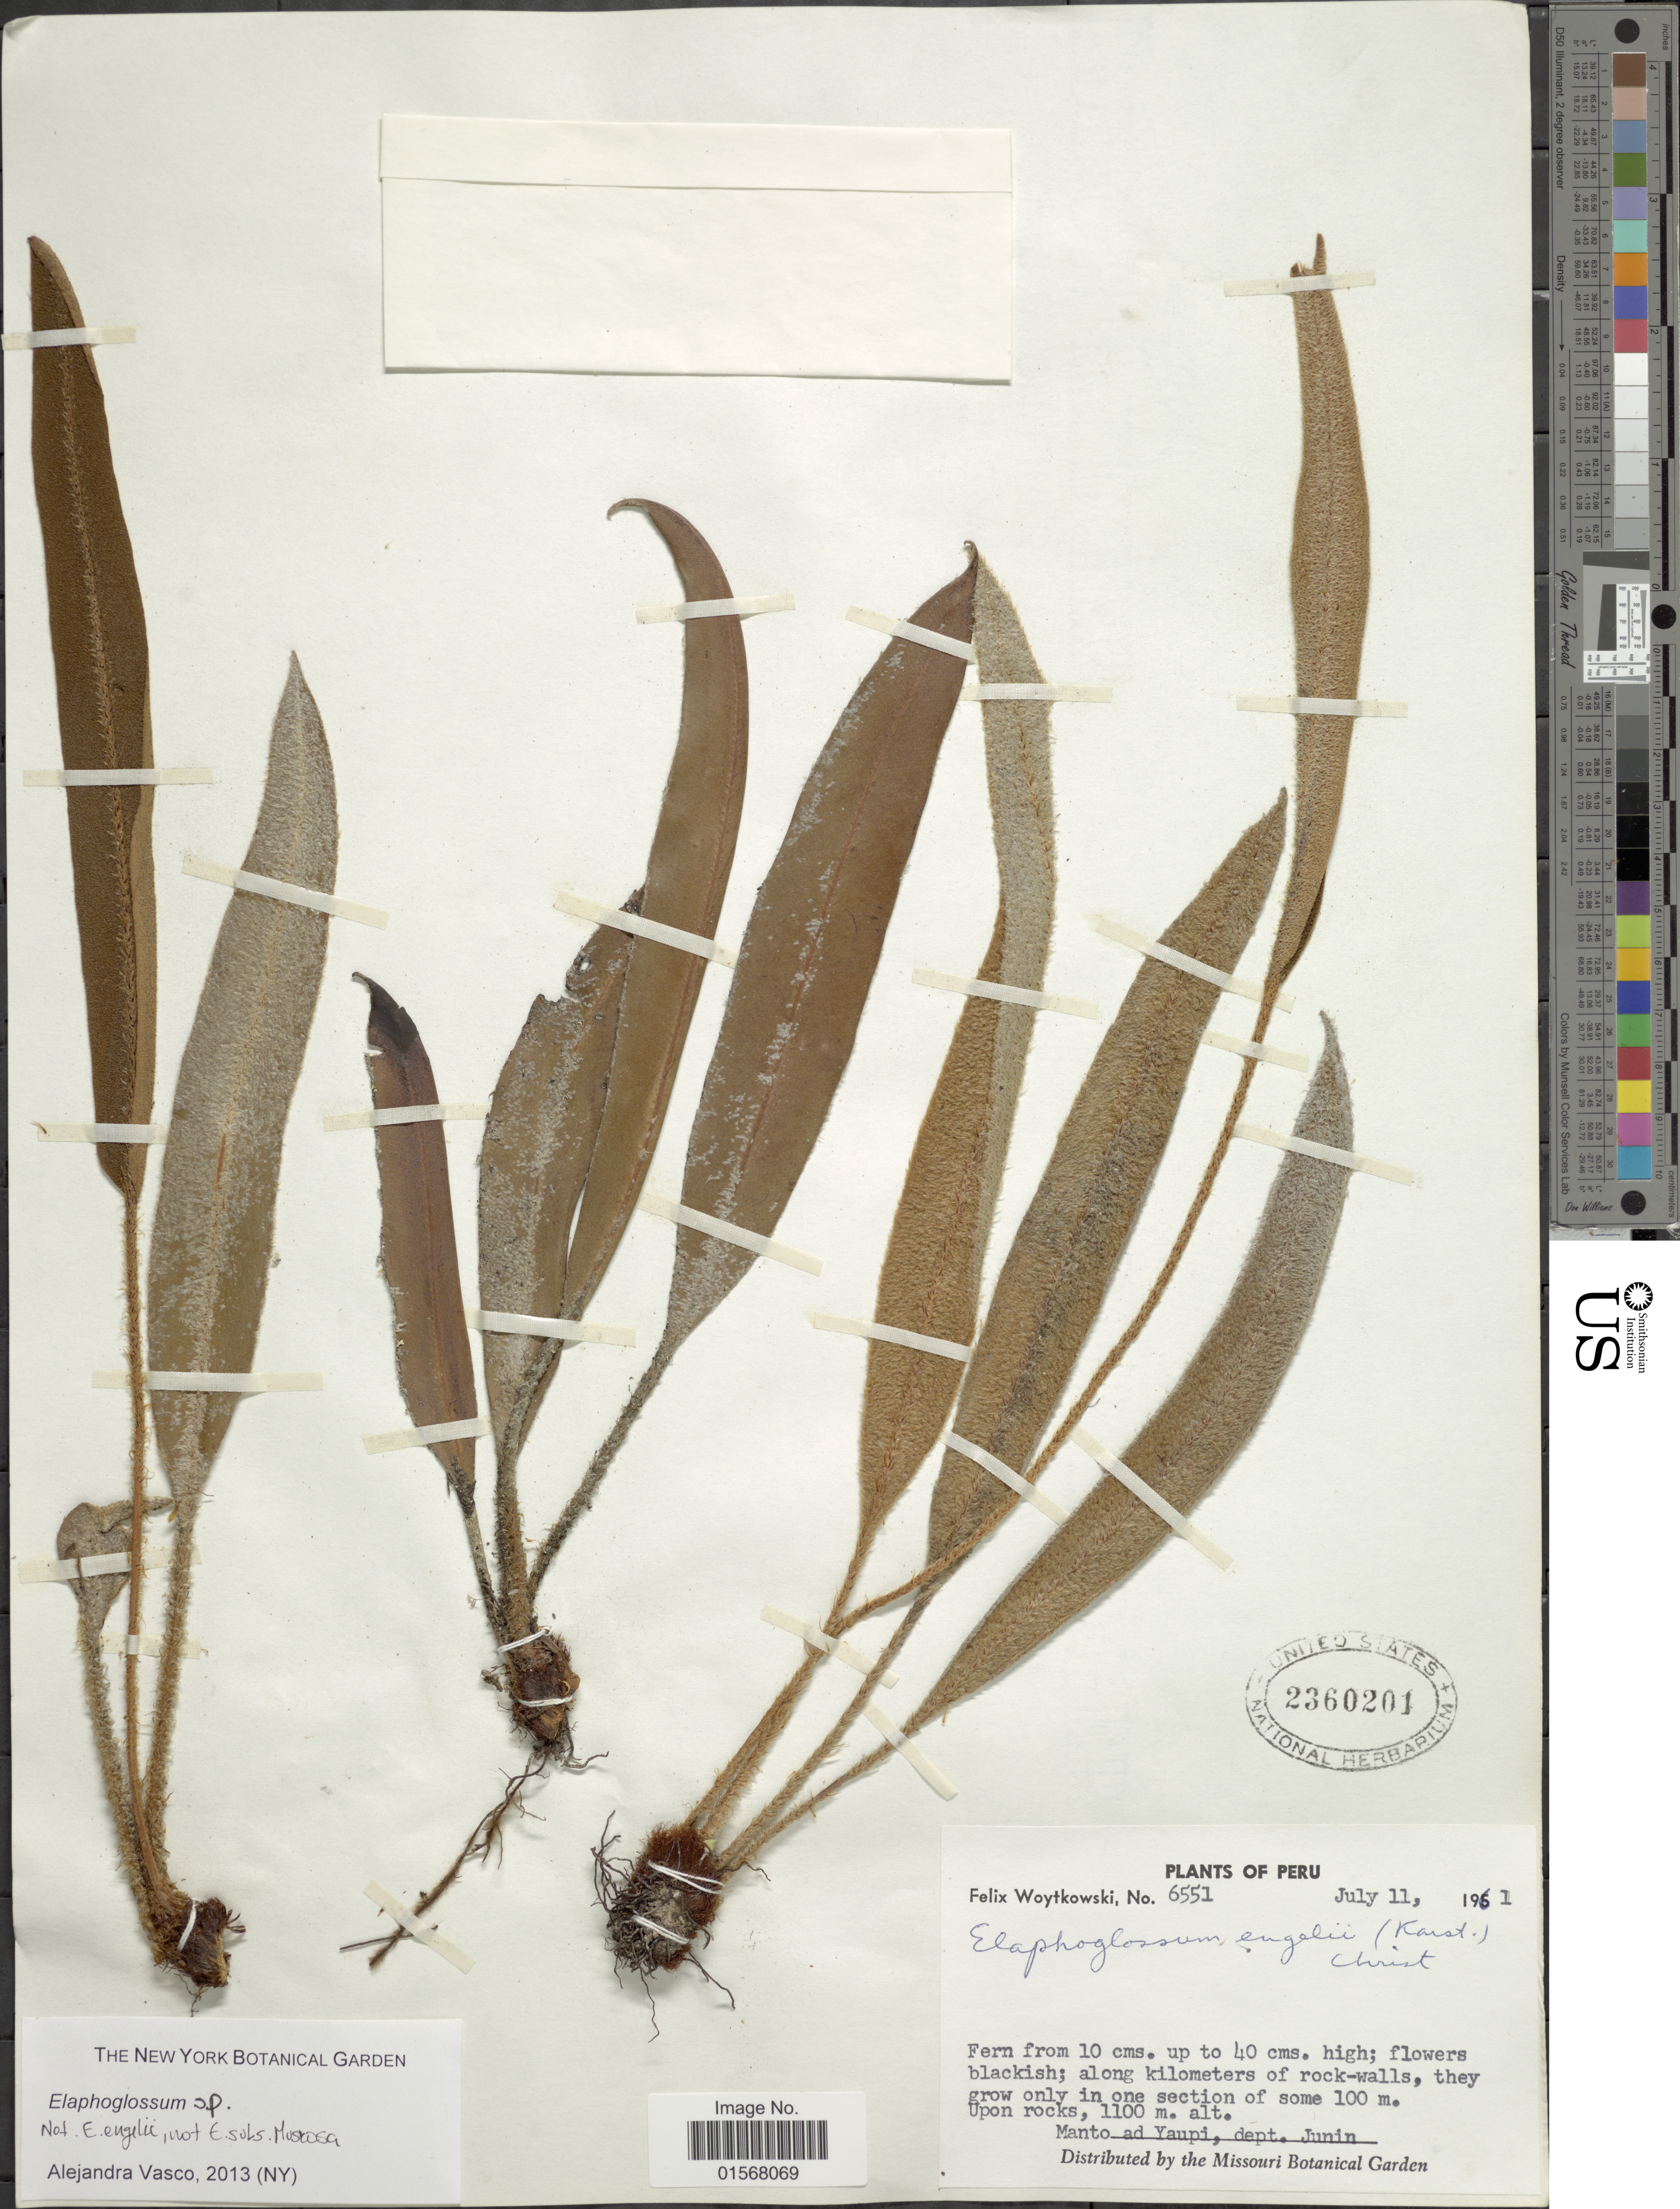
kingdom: Plantae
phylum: Tracheophyta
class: Polypodiopsida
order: Polypodiales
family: Dryopteridaceae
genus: Elaphoglossum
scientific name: Elaphoglossum sp.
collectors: F. Woytkowski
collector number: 6551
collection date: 1961-07-11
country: Peru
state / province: Junín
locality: Manto ad Yaupi, dept. Junin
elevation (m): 1100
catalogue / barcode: US 2360201